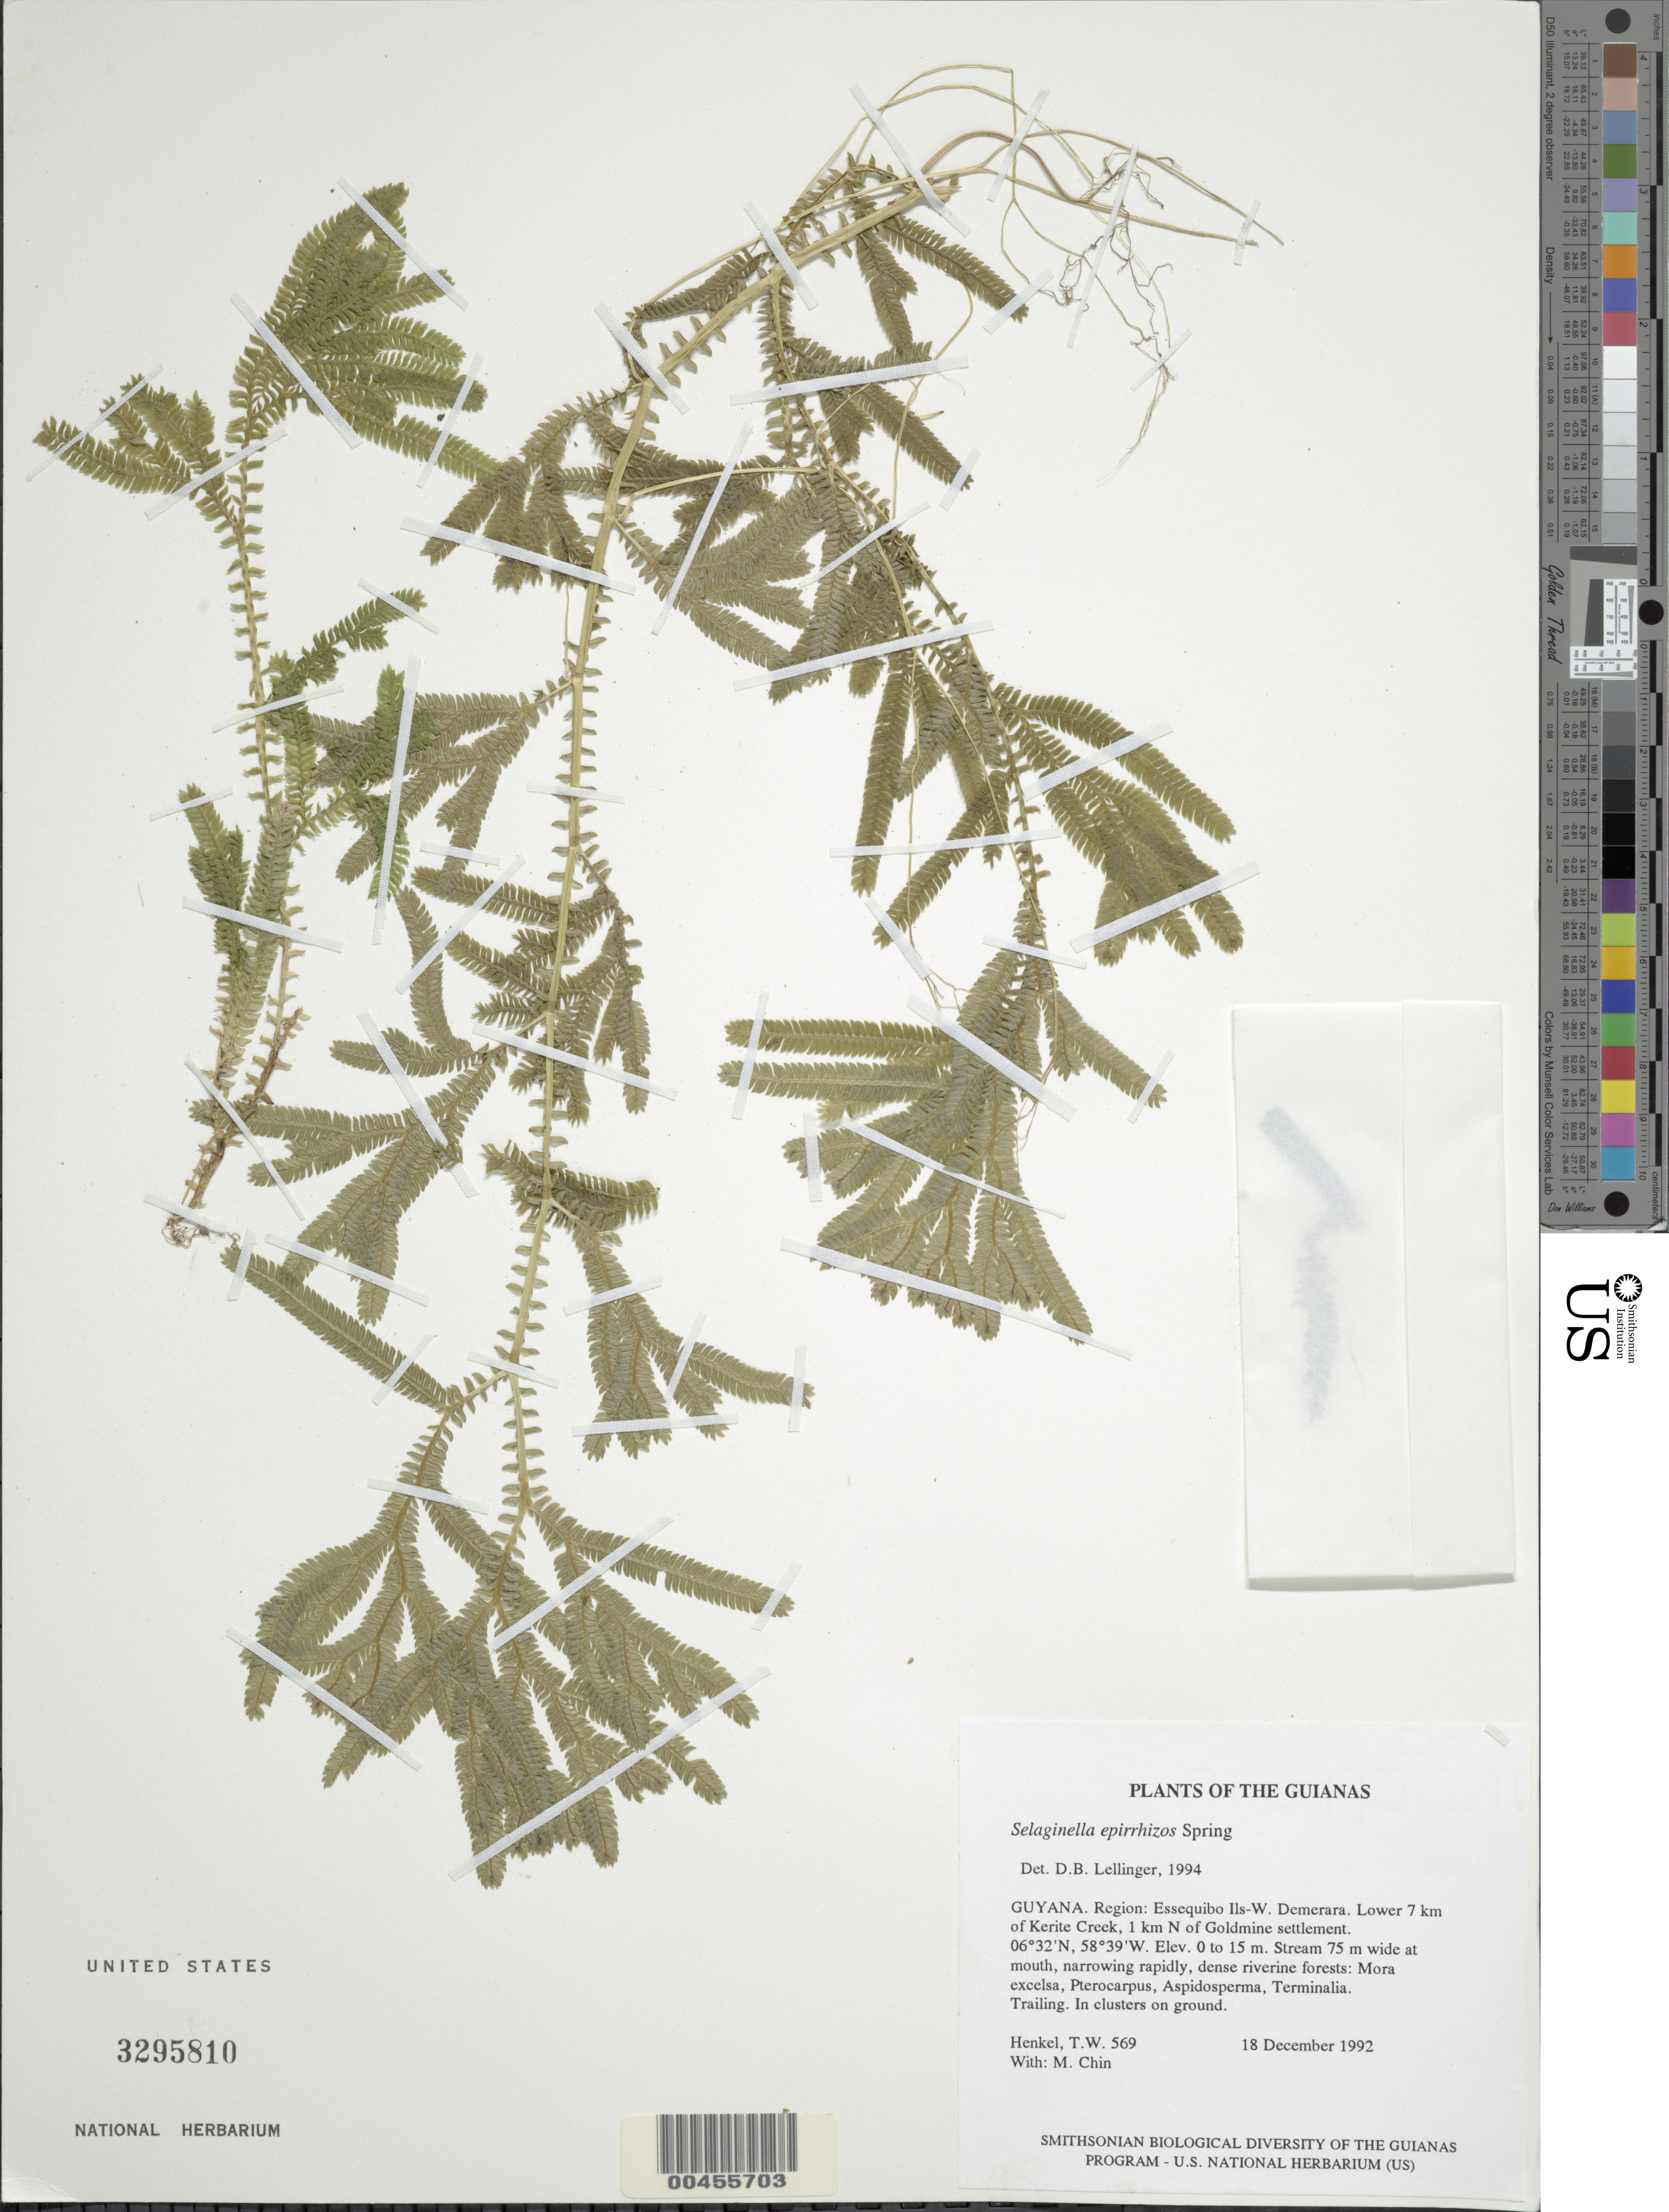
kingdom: Plantae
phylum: Tracheophyta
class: Lycopodiopsida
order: Selaginellales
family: Selaginellaceae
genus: Selaginella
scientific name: Selaginella epirrhizos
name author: Spring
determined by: Lellinger, David B., (BOT), Smithsonian Institution - National Museum of Natural History (UNITED STATES)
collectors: T. Henkel & M. Chin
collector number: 569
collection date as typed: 18 December 1992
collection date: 1992-12-18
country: Guyana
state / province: Essequibo Isl-W. Demerara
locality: Lower 7 km of Kerite Creek, 1 km N of Goldmine settlement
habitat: Stream 75 m wide at mouth, narrowing rapidly, dense riverine forests: Mora excelsa, Pterocarpus, Aspidosperma, Terminalia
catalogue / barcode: US 3295810